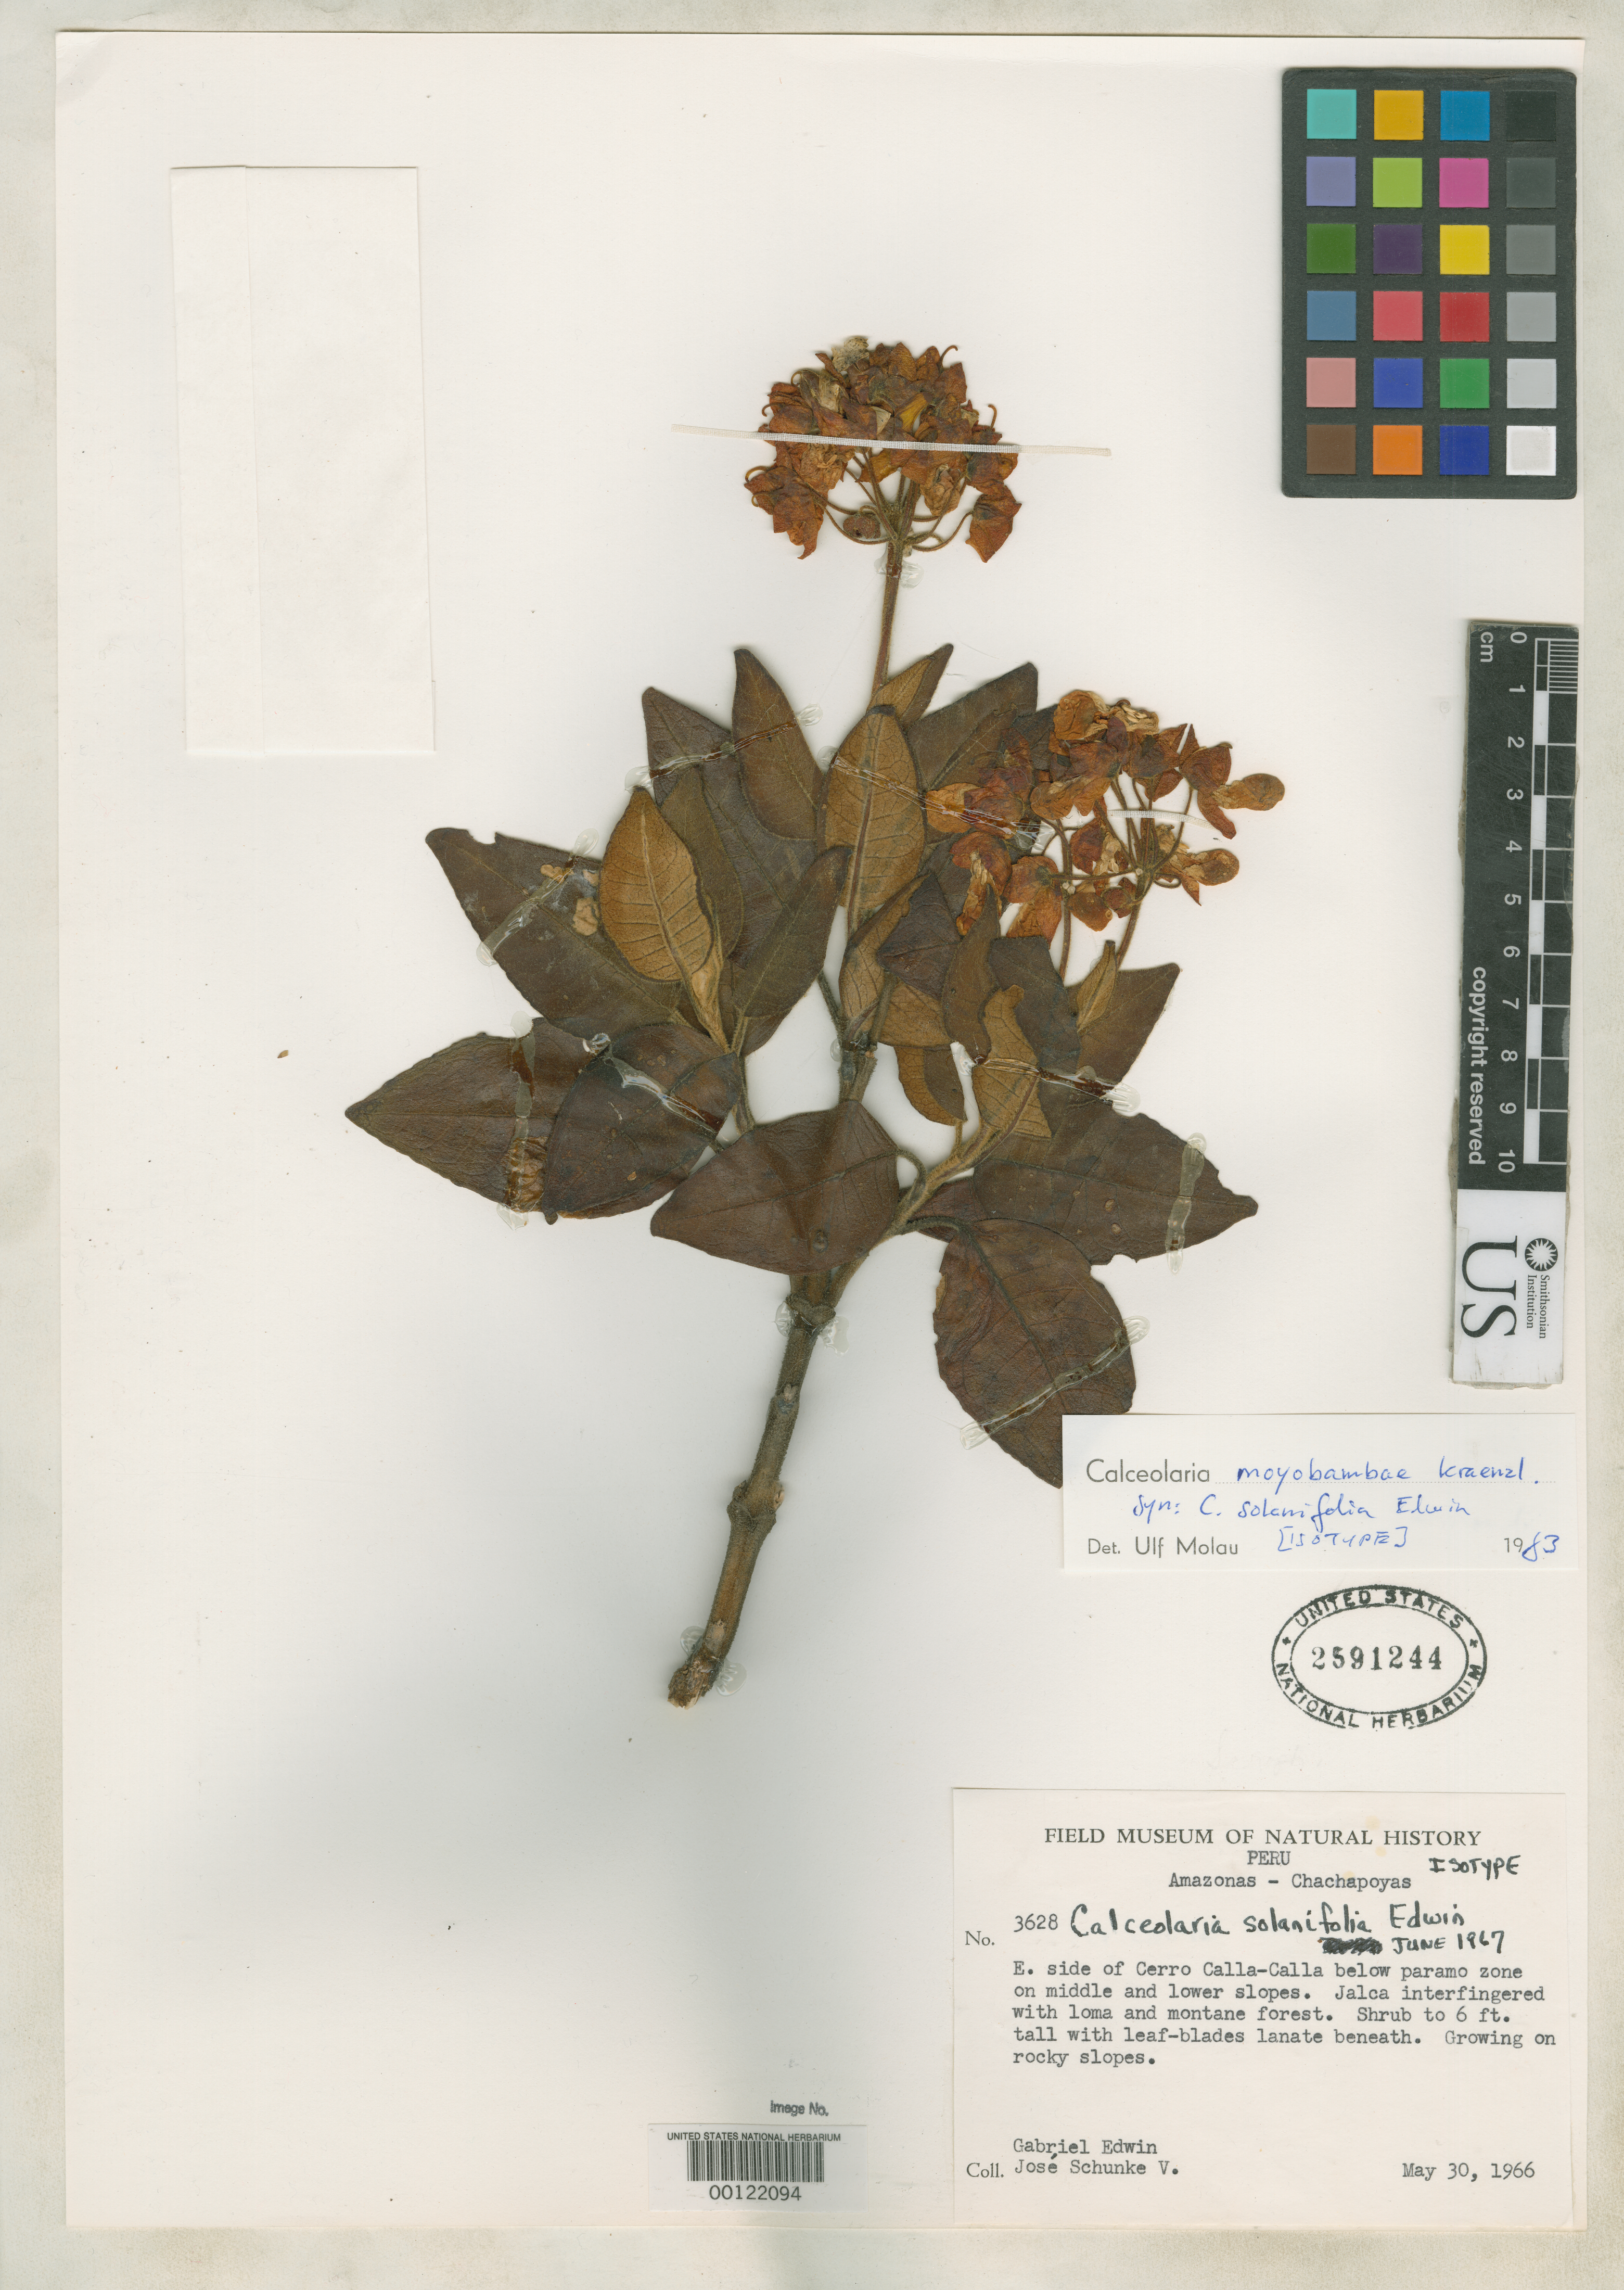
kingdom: Plantae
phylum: Tracheophyta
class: Magnoliopsida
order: Lamiales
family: Calceolariaceae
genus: Calceolaria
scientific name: Calceolaria solaniifolia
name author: Edwin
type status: Isotype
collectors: G. Edwin & J. Schunke Vigo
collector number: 3628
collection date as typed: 30 May 1966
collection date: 1966-05-30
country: Peru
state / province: Amazonas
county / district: Chachapoyas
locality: east side of Cerro Calla-Calla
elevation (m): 2800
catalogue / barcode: US 2591244